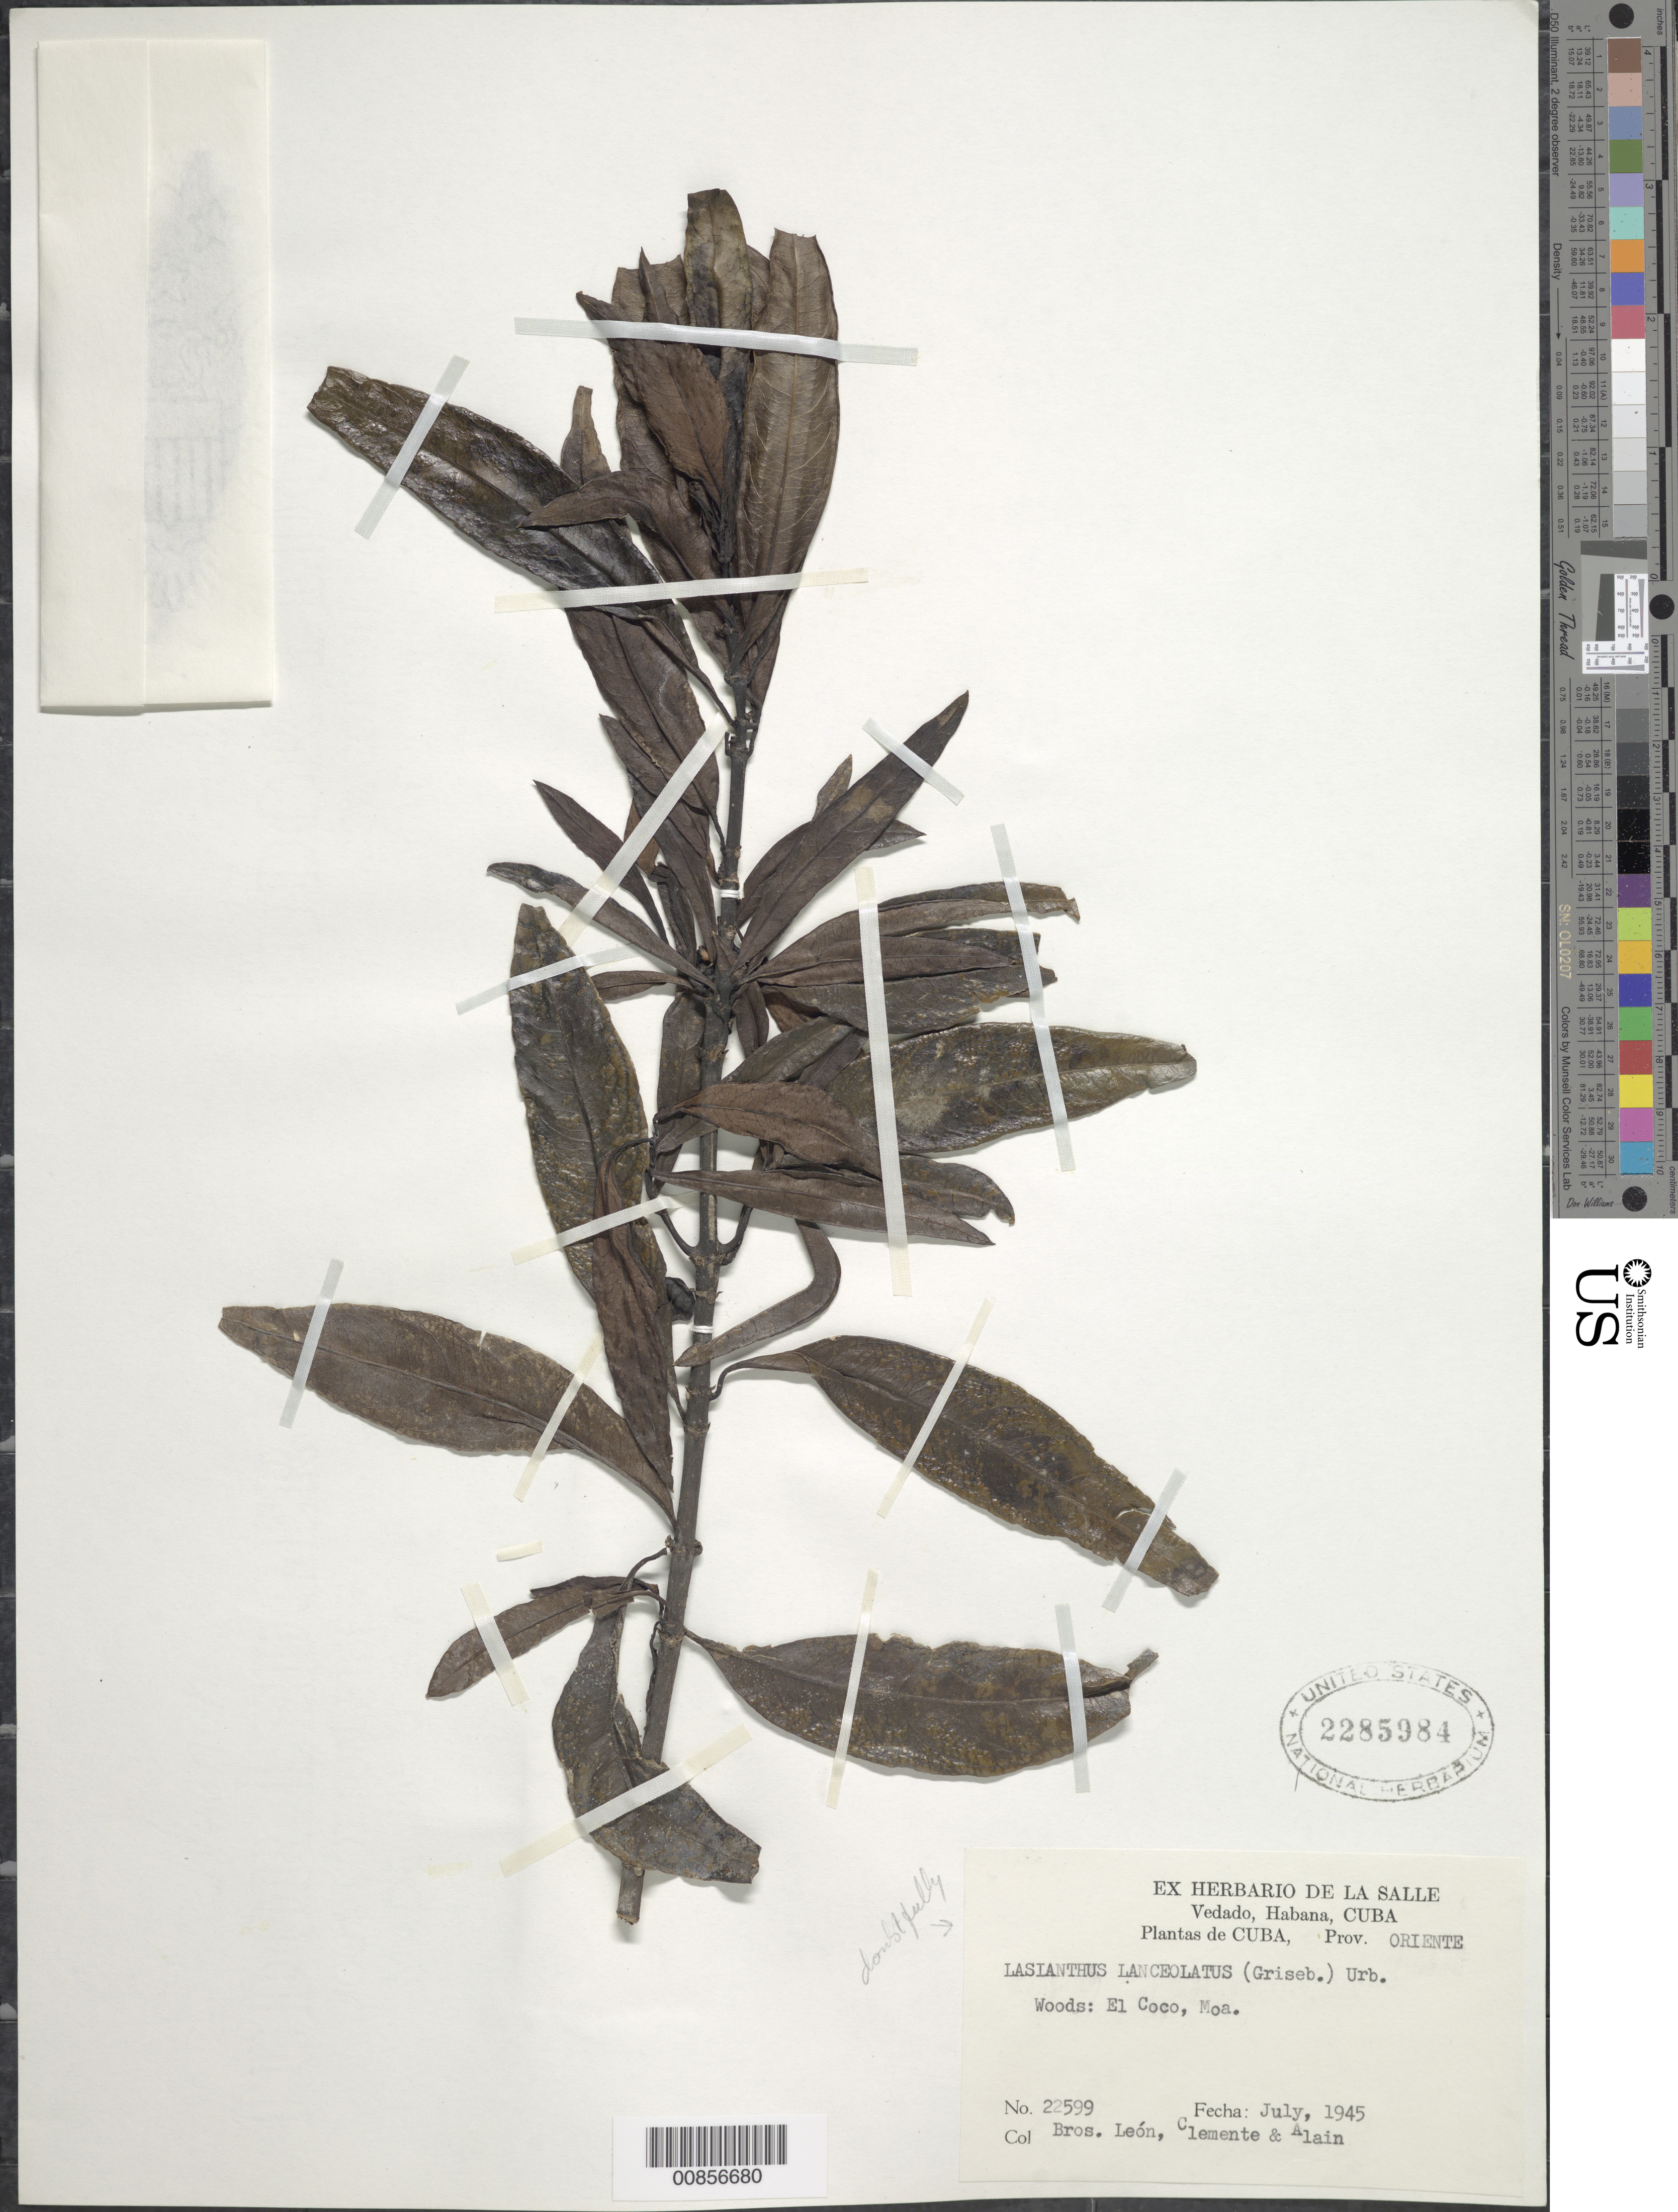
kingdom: Plantae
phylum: Tracheophyta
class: Magnoliopsida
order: Gentianales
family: Rubiaceae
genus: Lasianthus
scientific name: Lasianthus lanceolatus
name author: (Griseb.) Urb.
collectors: Bro. León, Bro. Clemente & A. H. Liogier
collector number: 22599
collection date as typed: Jul 1945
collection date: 1945-07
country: Cuba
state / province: Oriente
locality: El Coco, Moa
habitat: Woods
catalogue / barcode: US 2285984